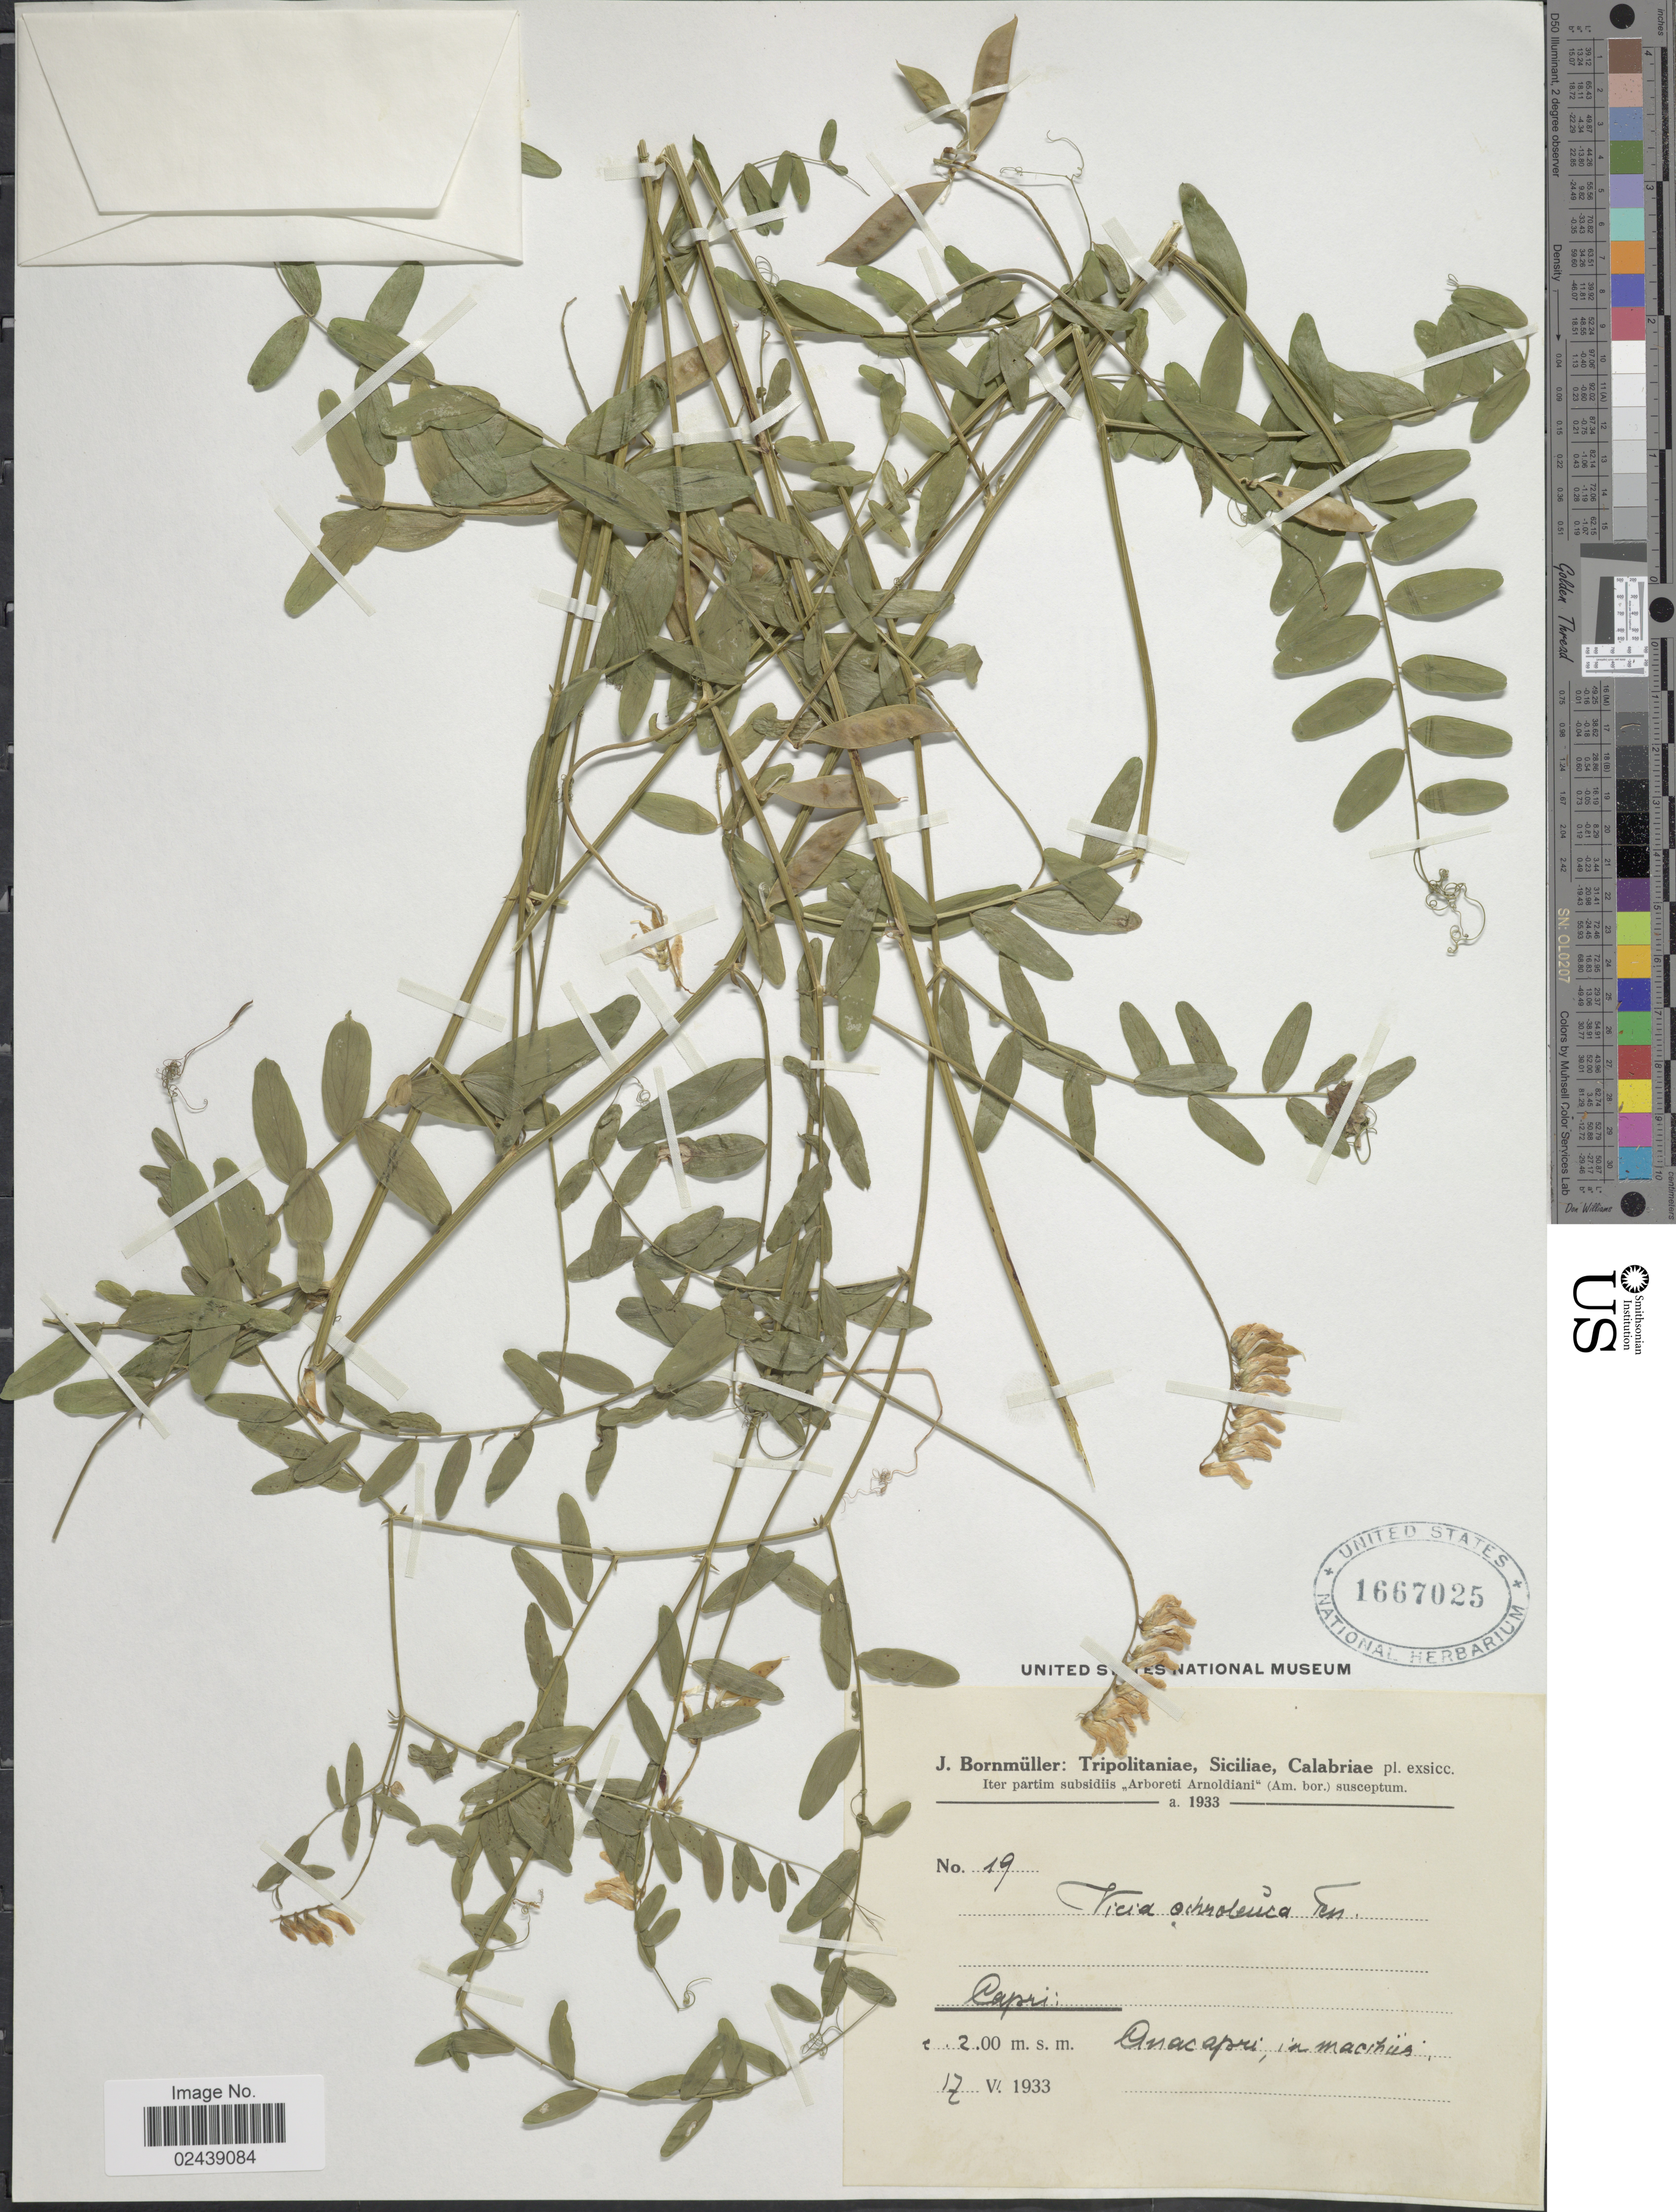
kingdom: Plantae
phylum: Tracheophyta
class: Magnoliopsida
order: Fabales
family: Fabaceae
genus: Vicia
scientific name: Vicia ochroleuca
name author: Ten.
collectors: J. Bornmüller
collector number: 19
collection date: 1933-06-17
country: Italy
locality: Tripolitaniae, Siciliae, Calabriae, Capri, Anacapri; in macitus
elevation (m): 200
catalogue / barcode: US 1667025